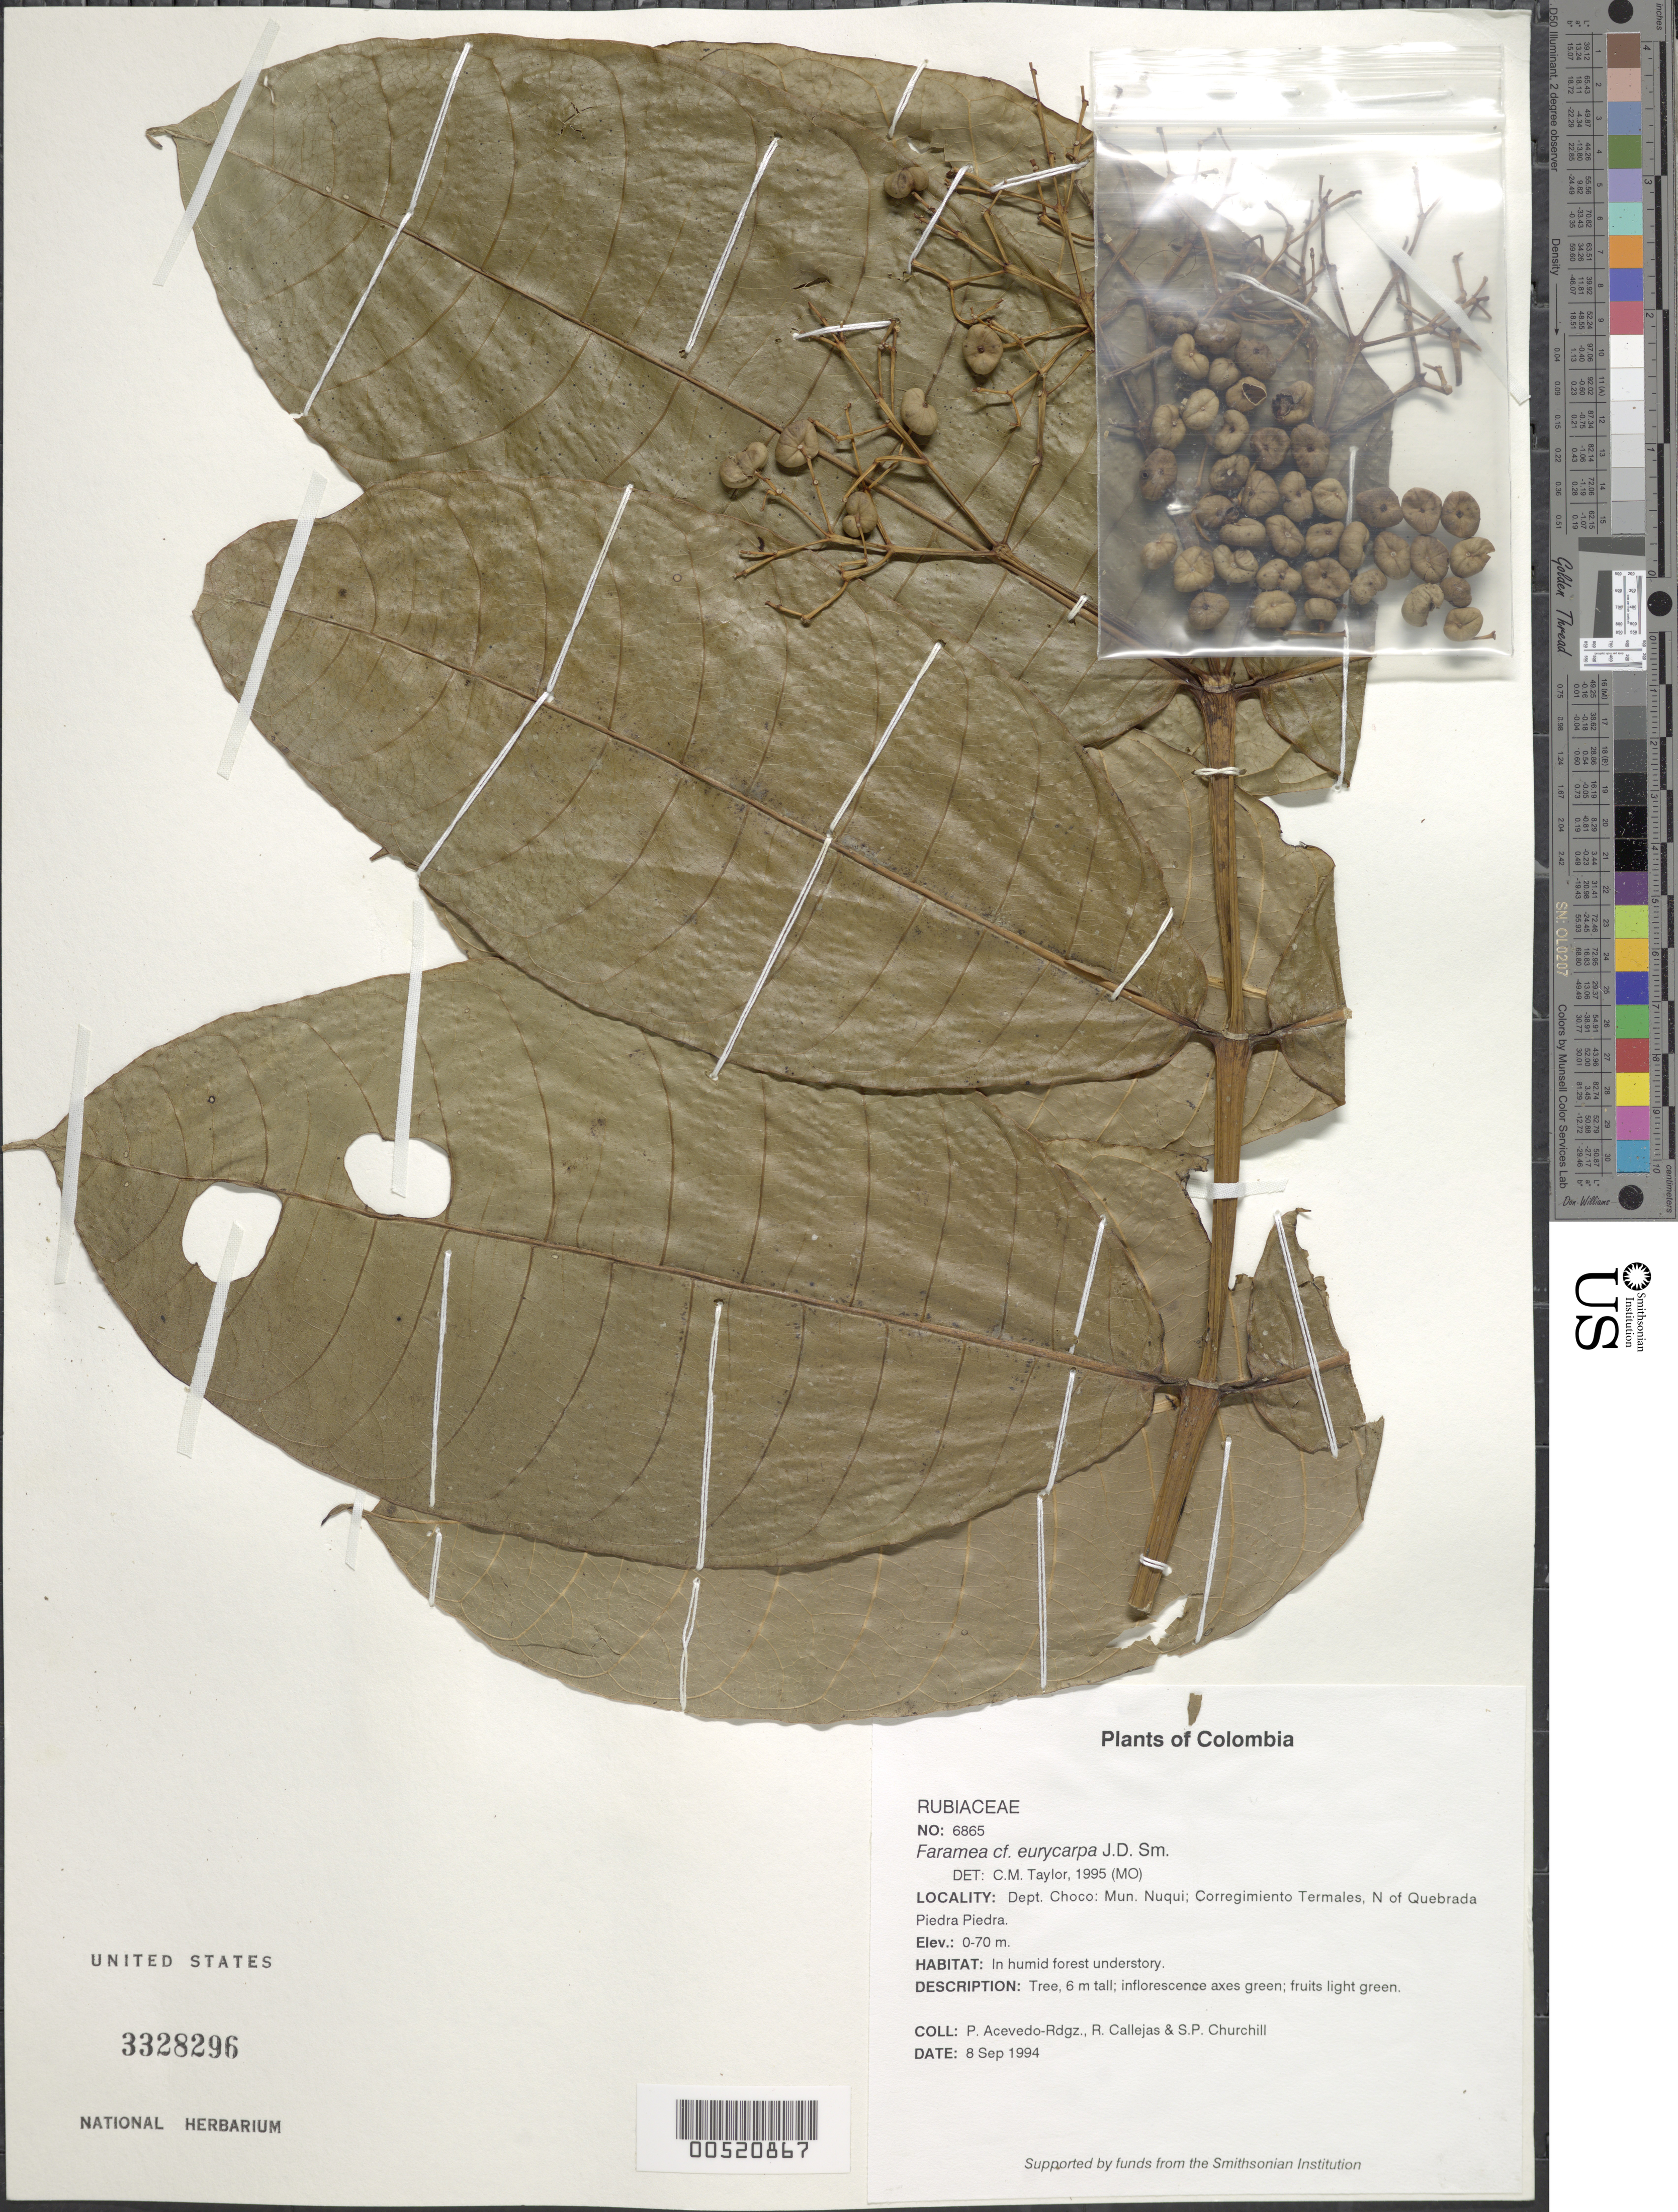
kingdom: Plantae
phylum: Tracheophyta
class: Magnoliopsida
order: Gentianales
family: Rubiaceae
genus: Faramea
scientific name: Faramea tamberlikiana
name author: Müll. Arg.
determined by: Taylor, Charlotte M.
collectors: P. Acevedo-Rodr., R. Callejas & S. Churchill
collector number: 6865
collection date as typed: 08 Sep 1994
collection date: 1994-09-08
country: Colombia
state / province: Chocó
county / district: Nuqui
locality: Depart. Choco; Mun. Nuqui; Corregimiento Termales, N of Quebrada Piedra Piedra.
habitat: In humid forest understory.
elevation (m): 0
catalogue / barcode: US 3328296